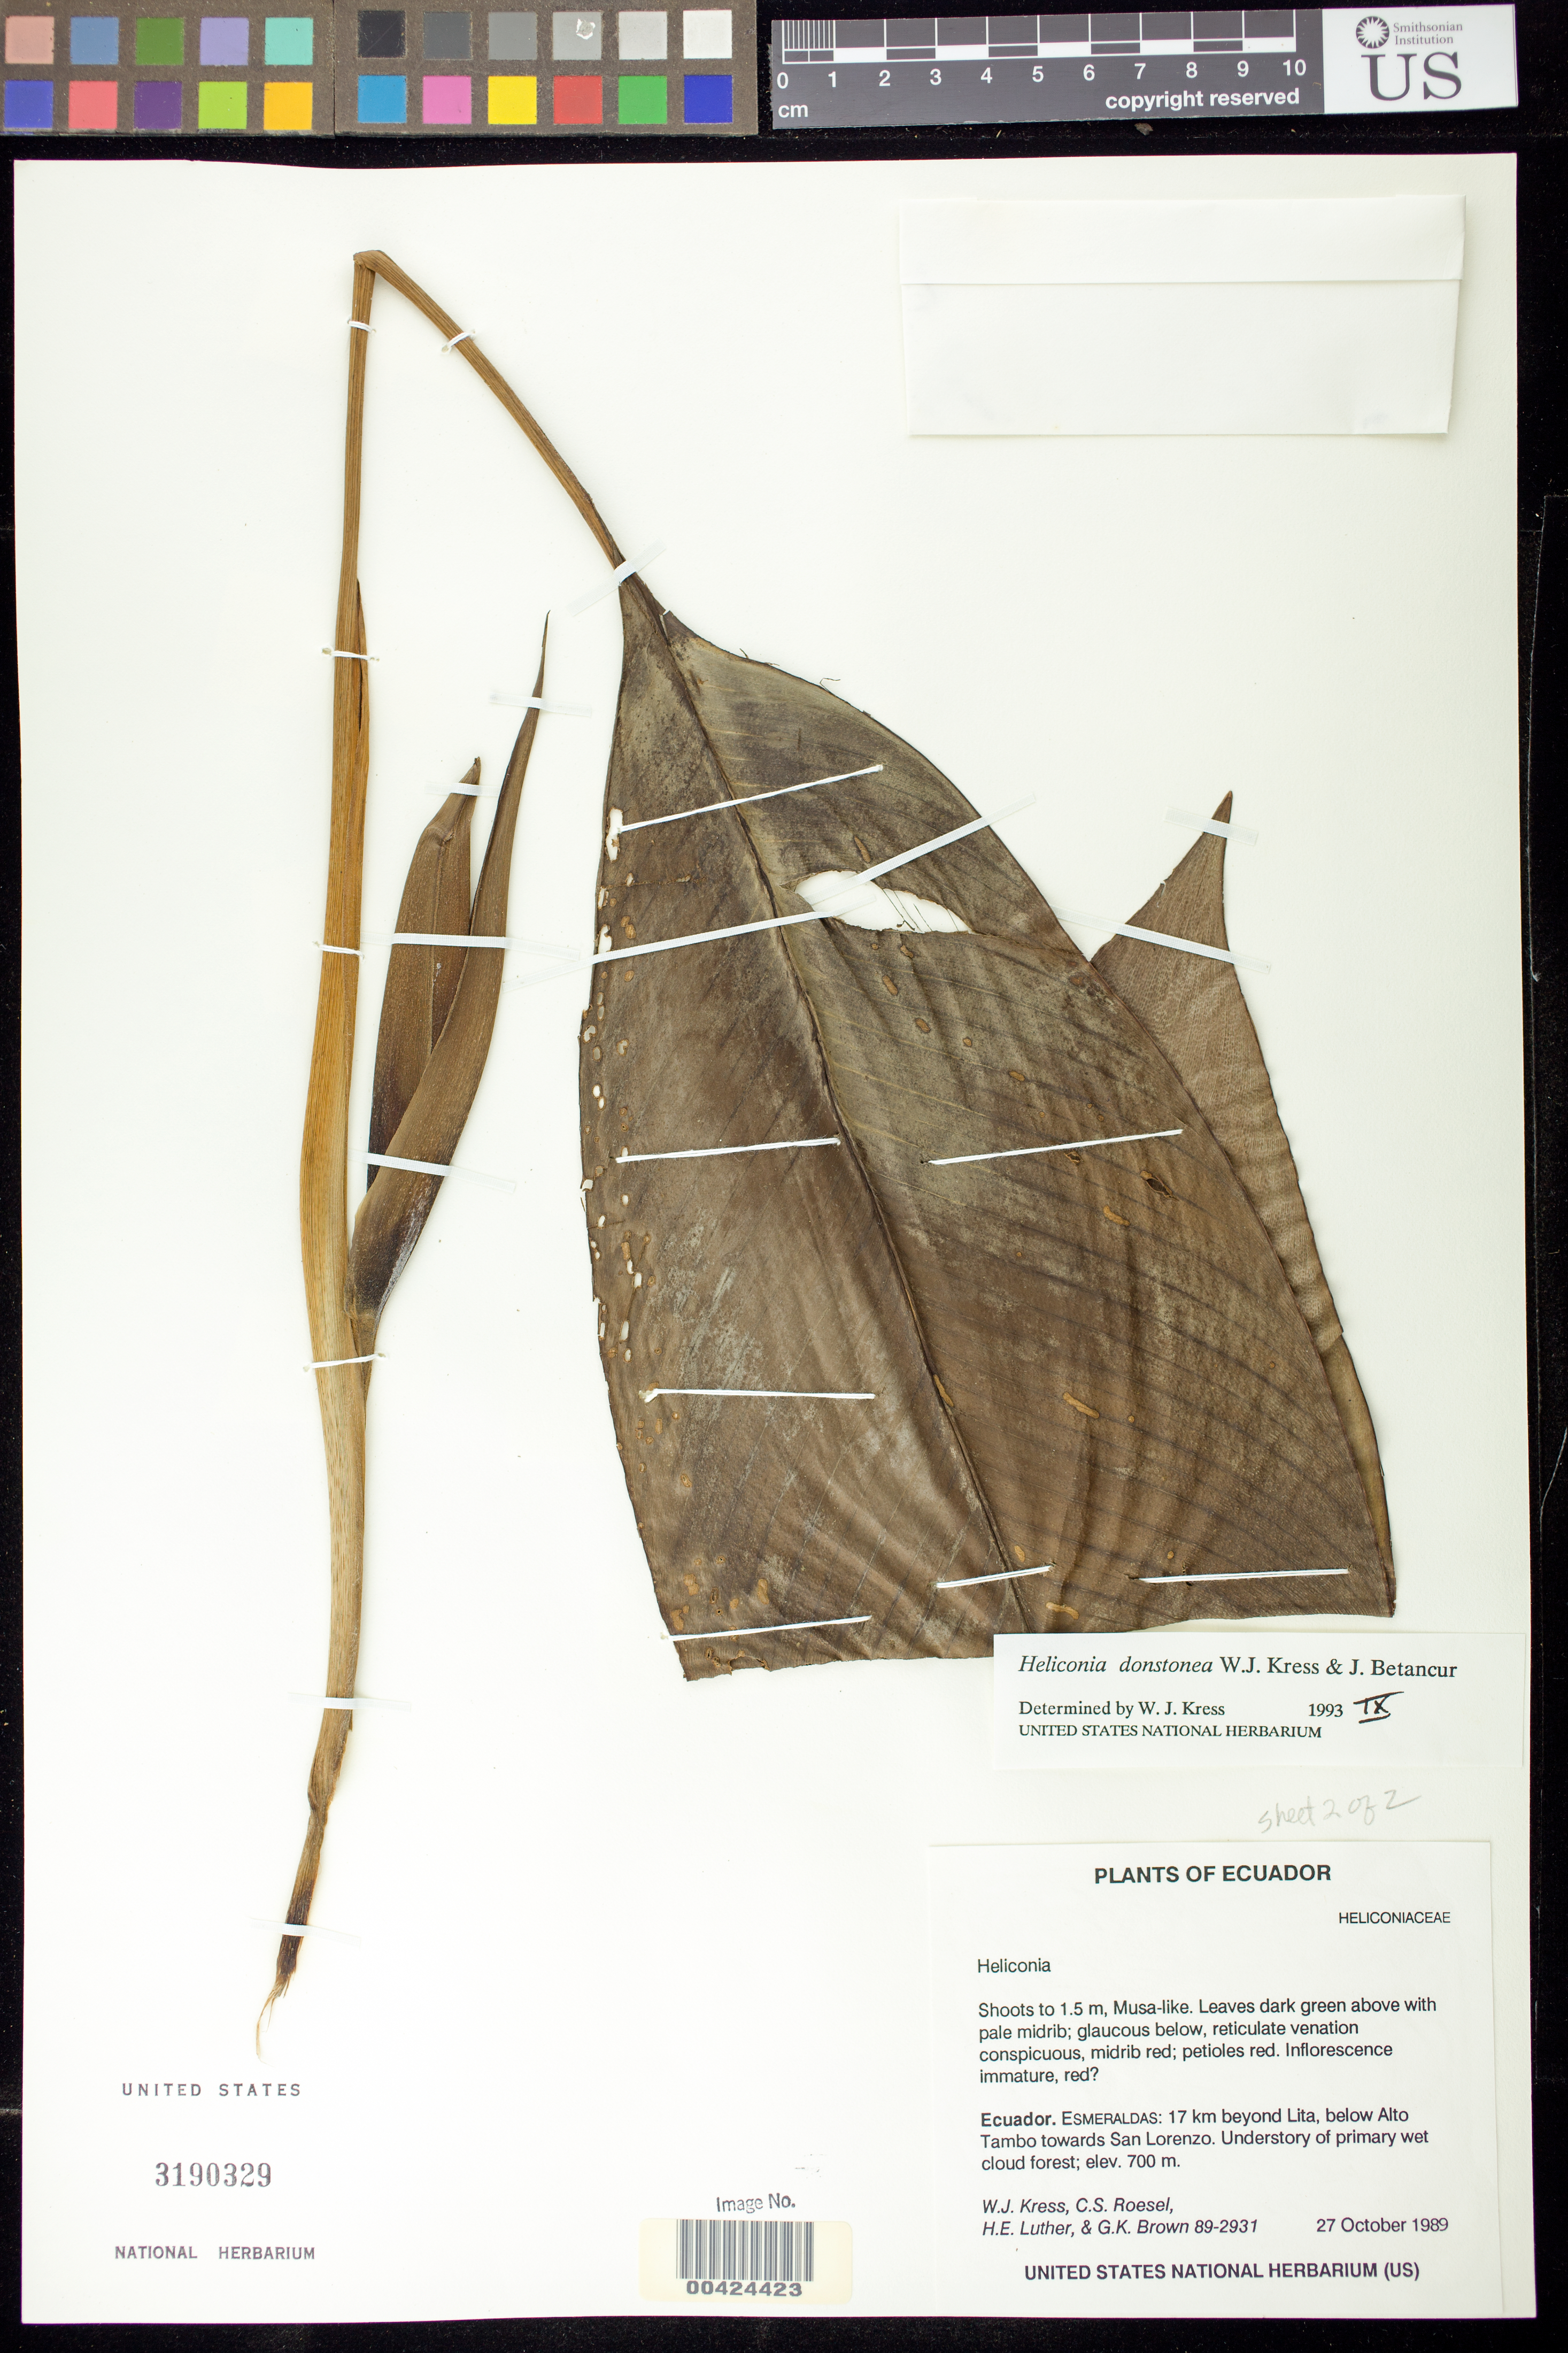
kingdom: Plantae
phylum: Tracheophyta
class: Liliopsida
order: Zingiberales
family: Heliconiaceae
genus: Heliconia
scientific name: Heliconia donstonea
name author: W.J. Kress & Betancur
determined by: Kress, W. J., (US), Smithsonian Institution - National Museum of Natural History (UNITED STATES)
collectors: W. J. Kress, C. S. Roesel, Harry E. Luther & G. K. Brown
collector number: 89-2931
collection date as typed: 27 Oct 1989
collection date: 1989-10-27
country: Ecuador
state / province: Esmeraldas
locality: Lita, 17 km beyond; below Alto Tambo towards San Lorenzo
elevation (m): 700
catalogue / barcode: US 3190329